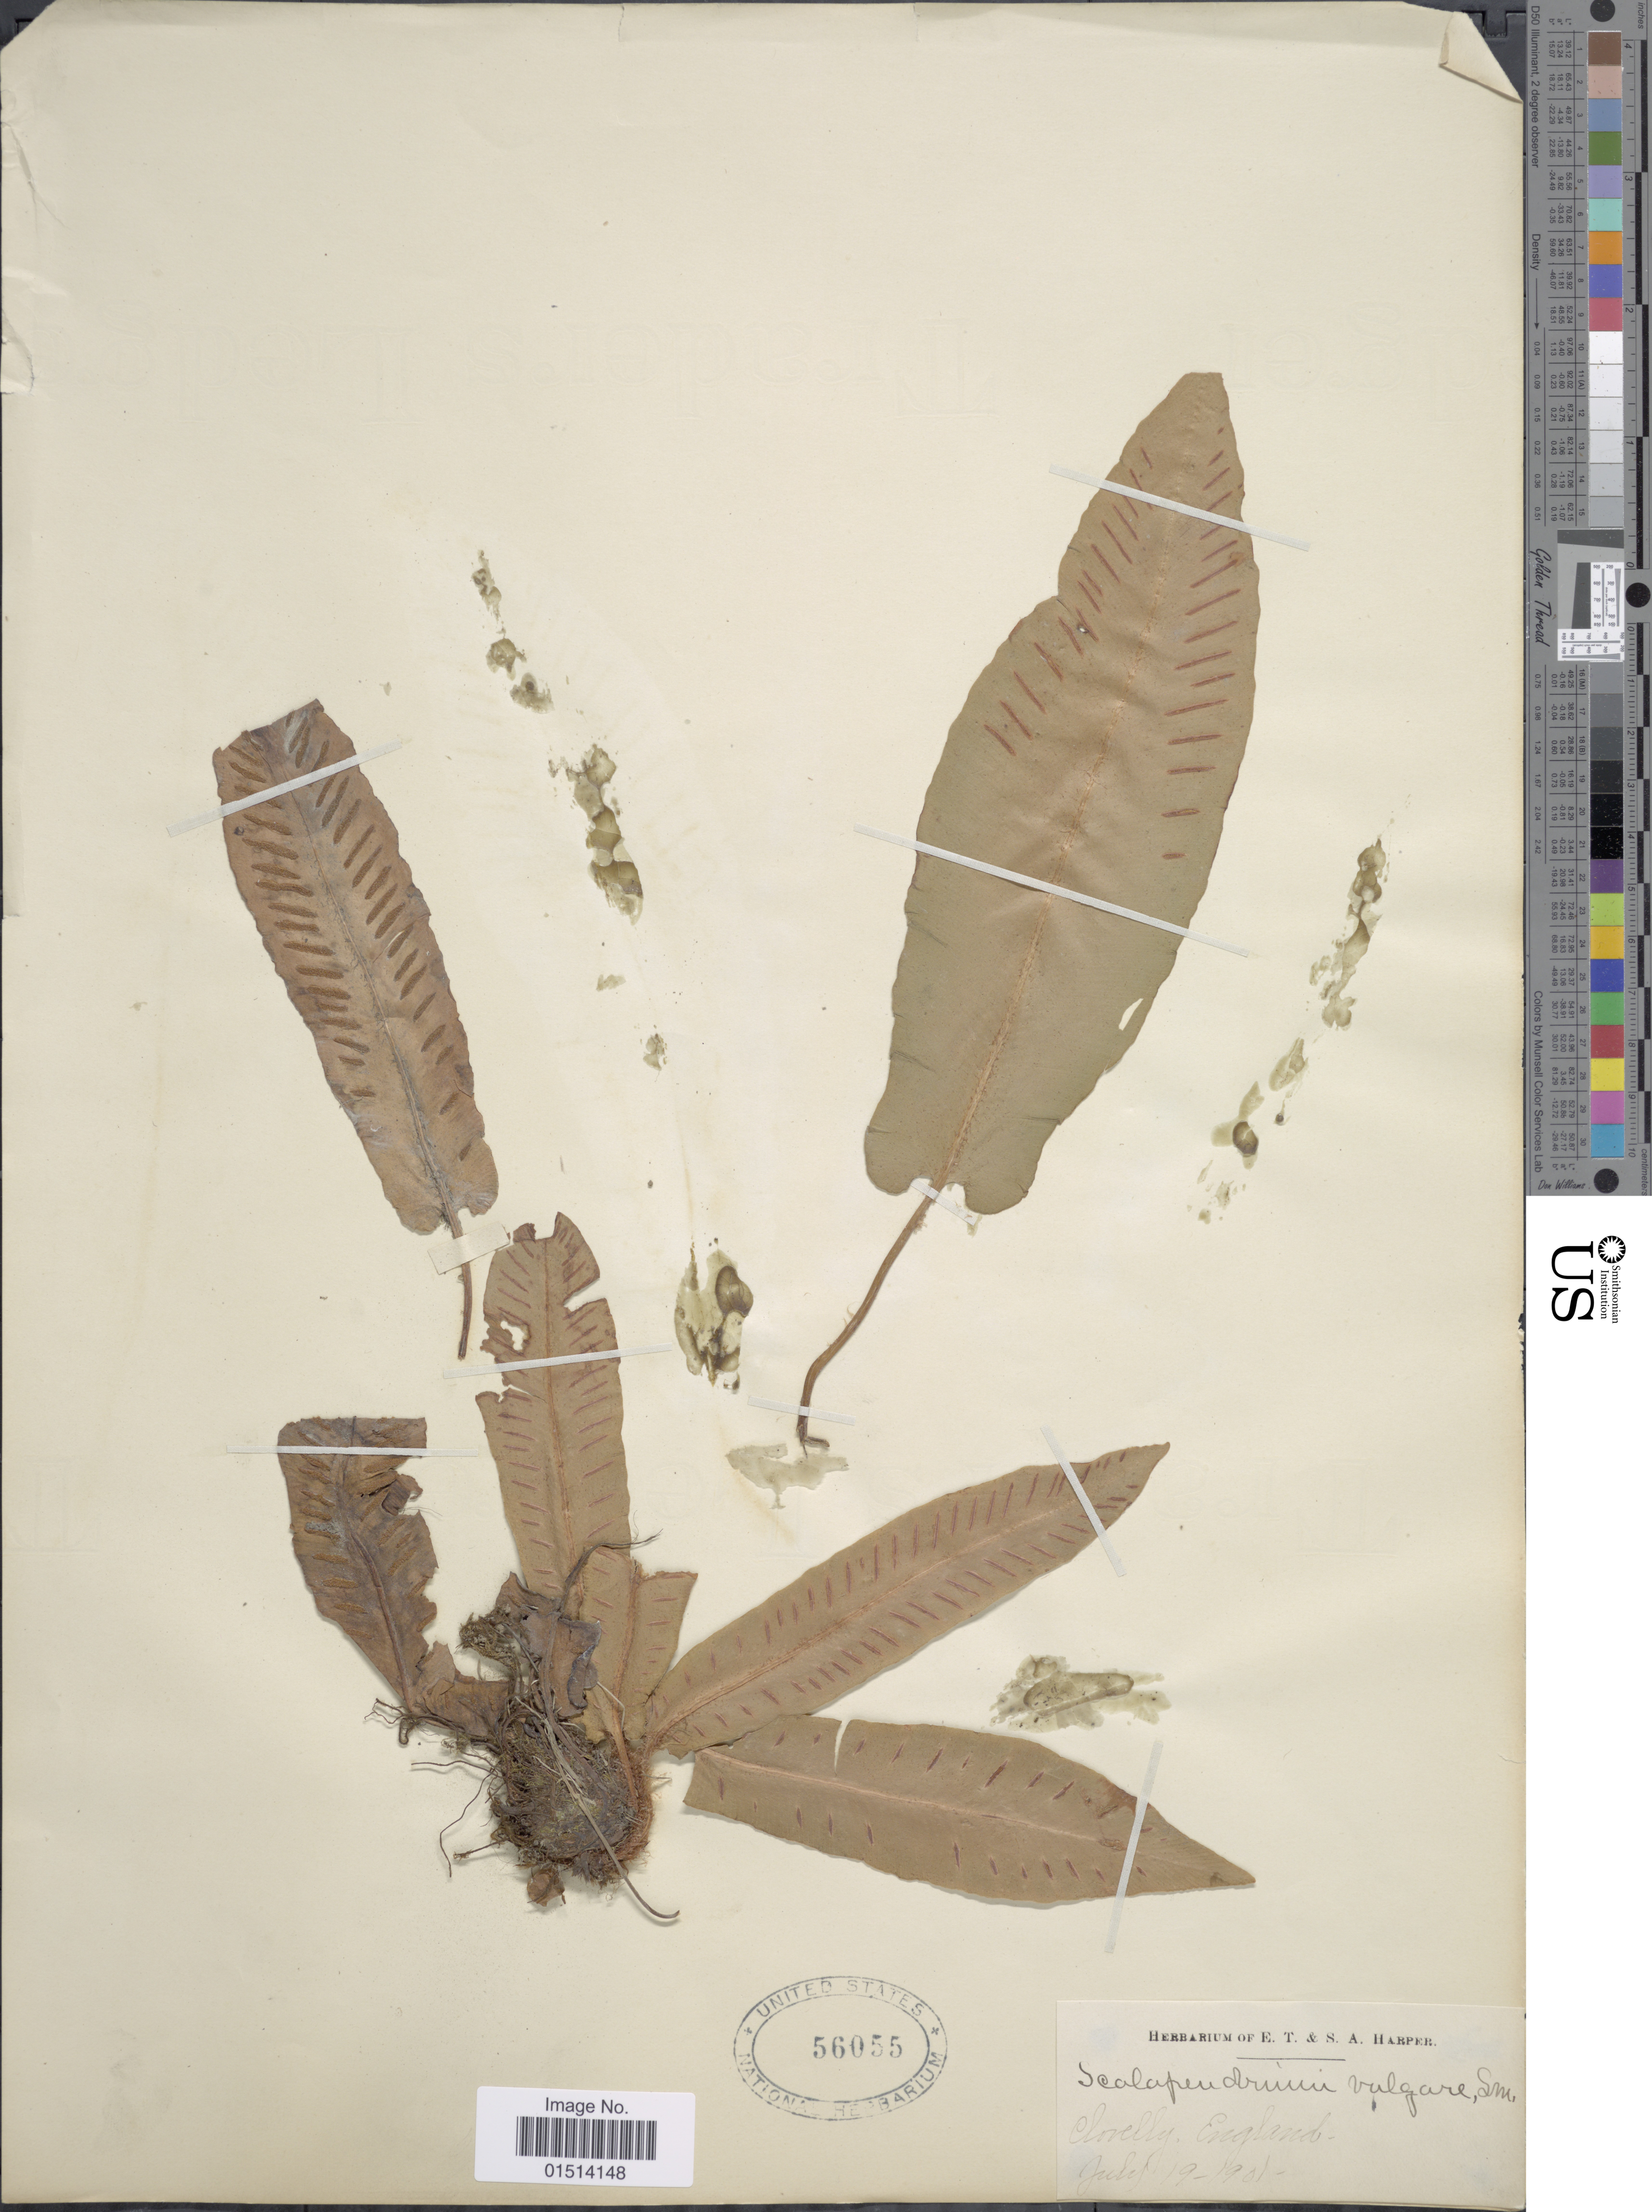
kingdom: Plantae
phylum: Tracheophyta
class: Polypodiopsida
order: Polypodiales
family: Aspleniaceae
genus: Asplenium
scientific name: Asplenium scolopendrium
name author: Sm.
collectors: E. T. Harper & S. A. Harper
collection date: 1901-01-19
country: United Kingdom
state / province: England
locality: Clovelly, England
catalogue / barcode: US 56055